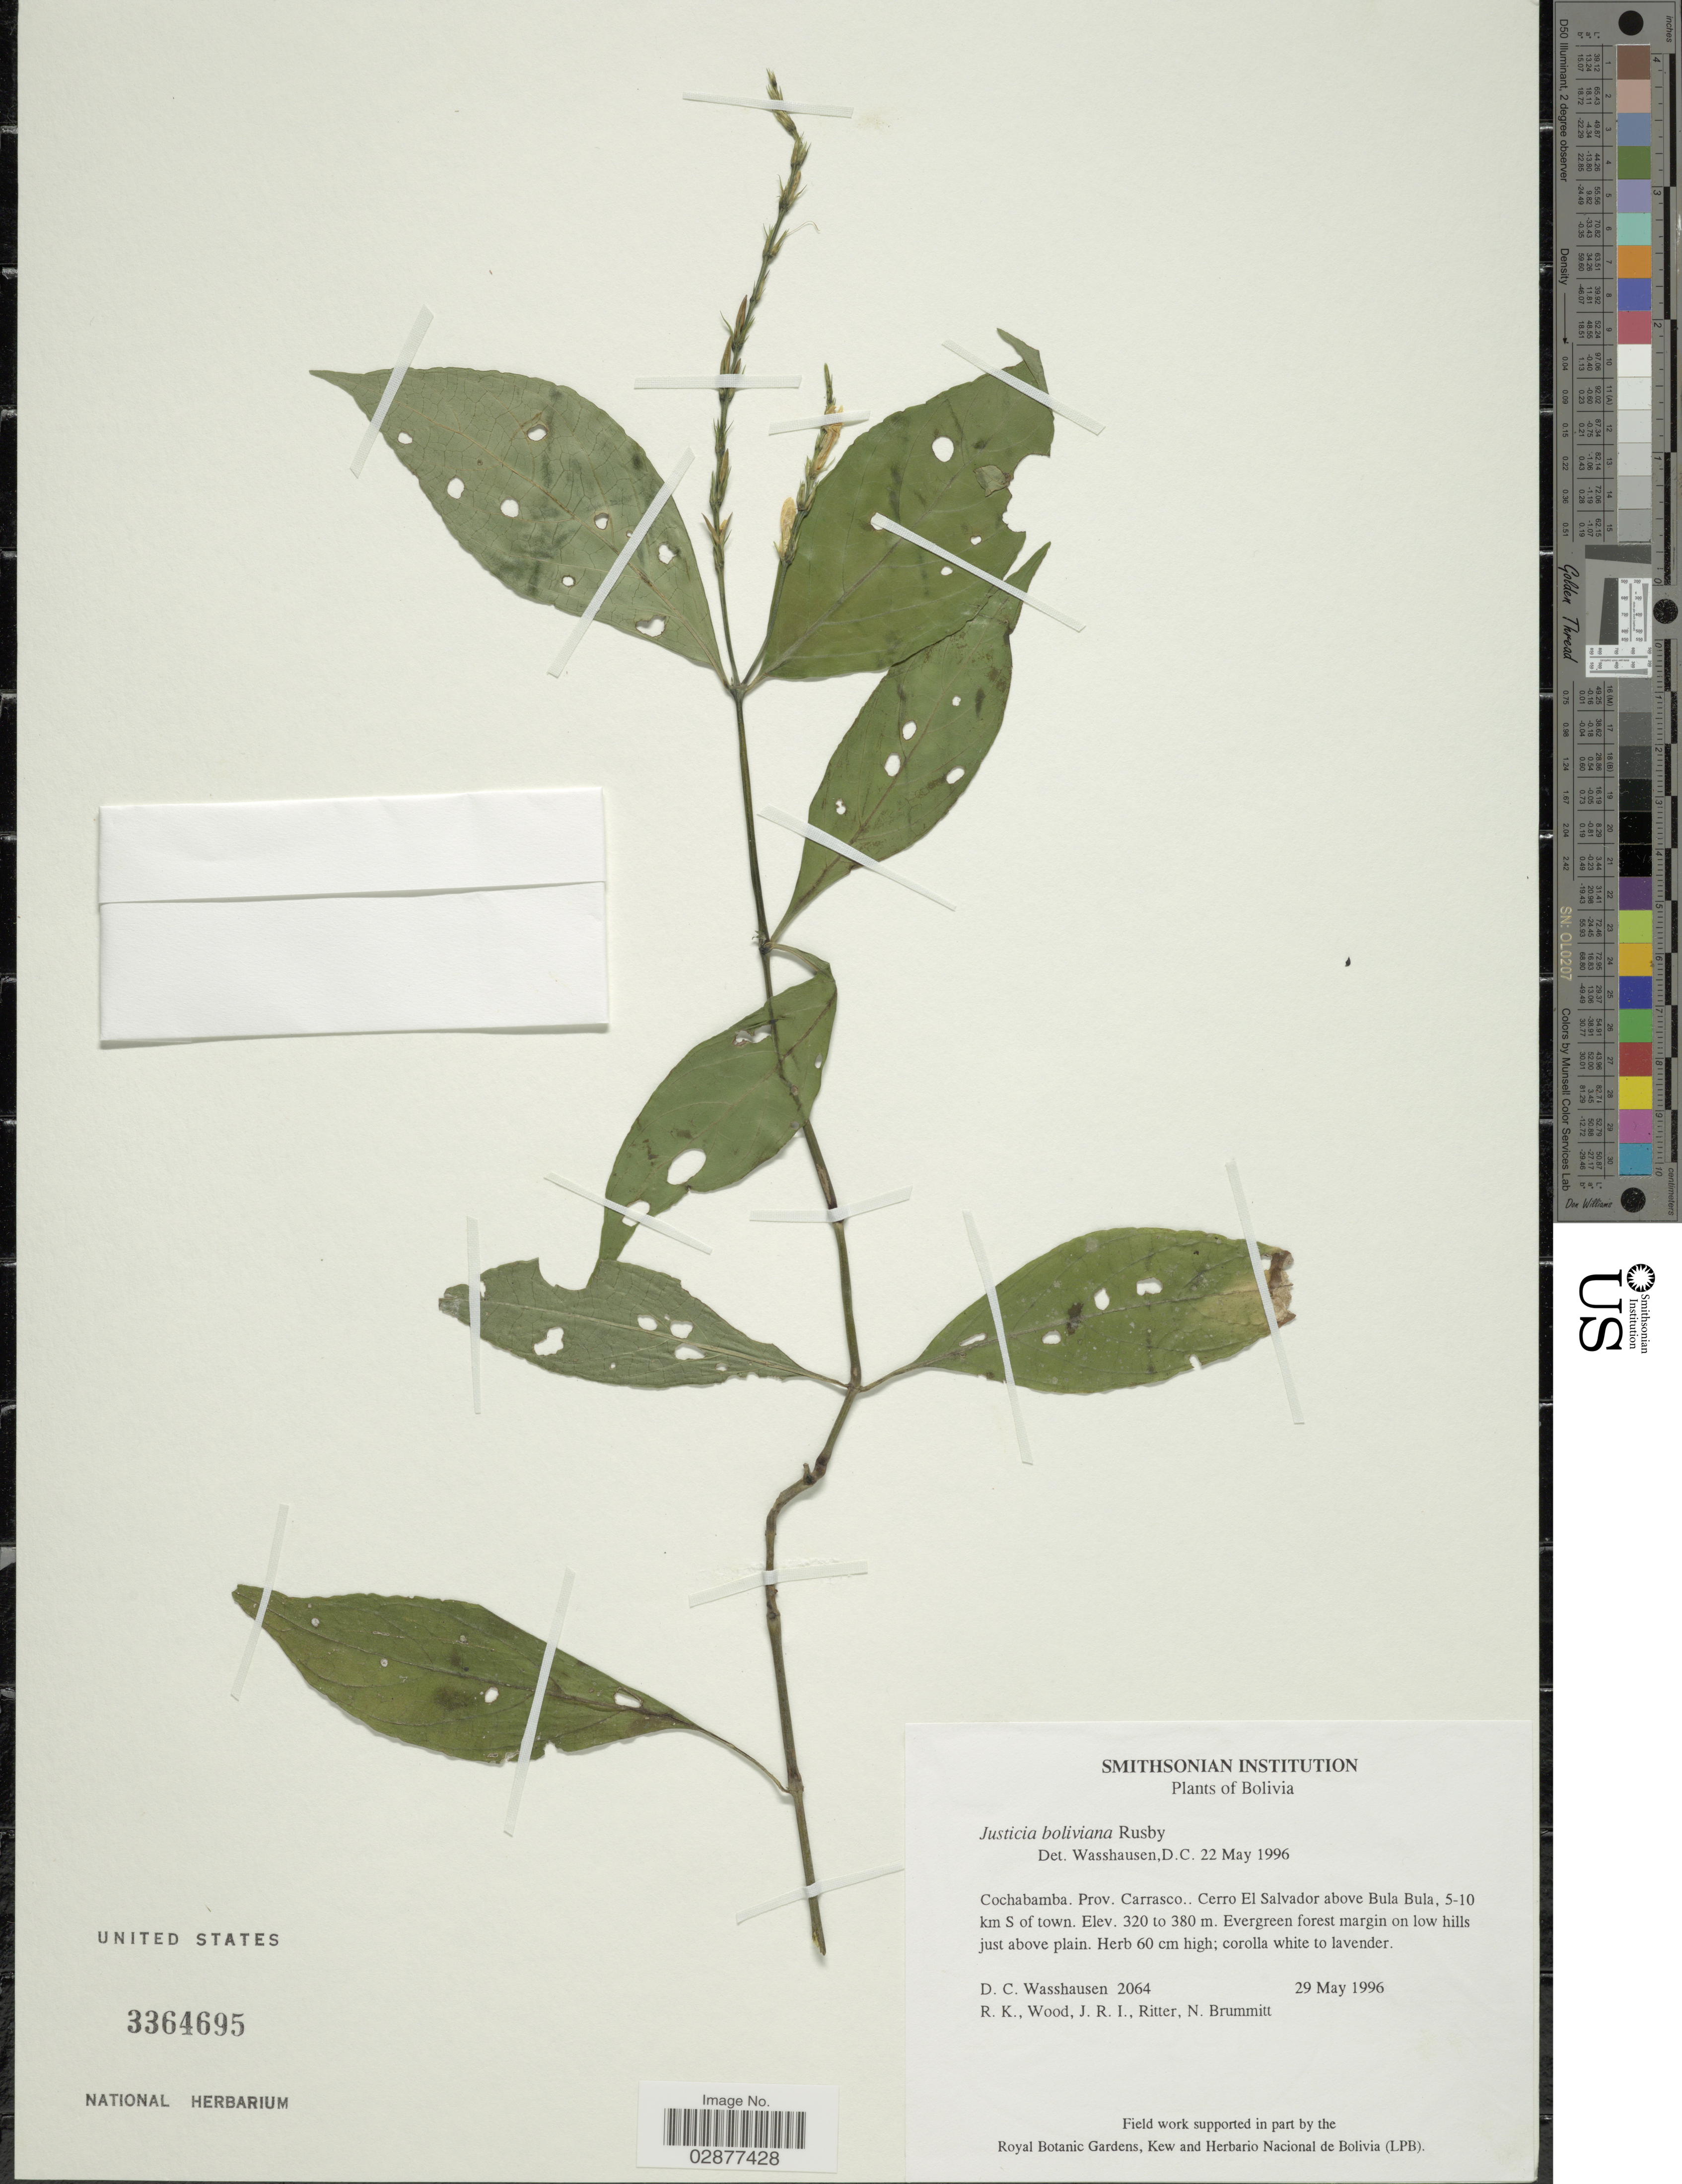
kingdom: Plantae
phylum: Tracheophyta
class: Magnoliopsida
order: Lamiales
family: Acanthaceae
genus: Justicia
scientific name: Justicia boliviana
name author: Rusby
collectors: D. C. Wasshausen, R. Wood, J. Ritter & N. Brummitt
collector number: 2064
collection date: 1996-05-29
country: Bolivia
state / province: Cochabamba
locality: Prov. Carrasco. Cerro El Salvador above Bula Bula, 5-10 km S of town.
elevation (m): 320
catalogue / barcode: US 3364695